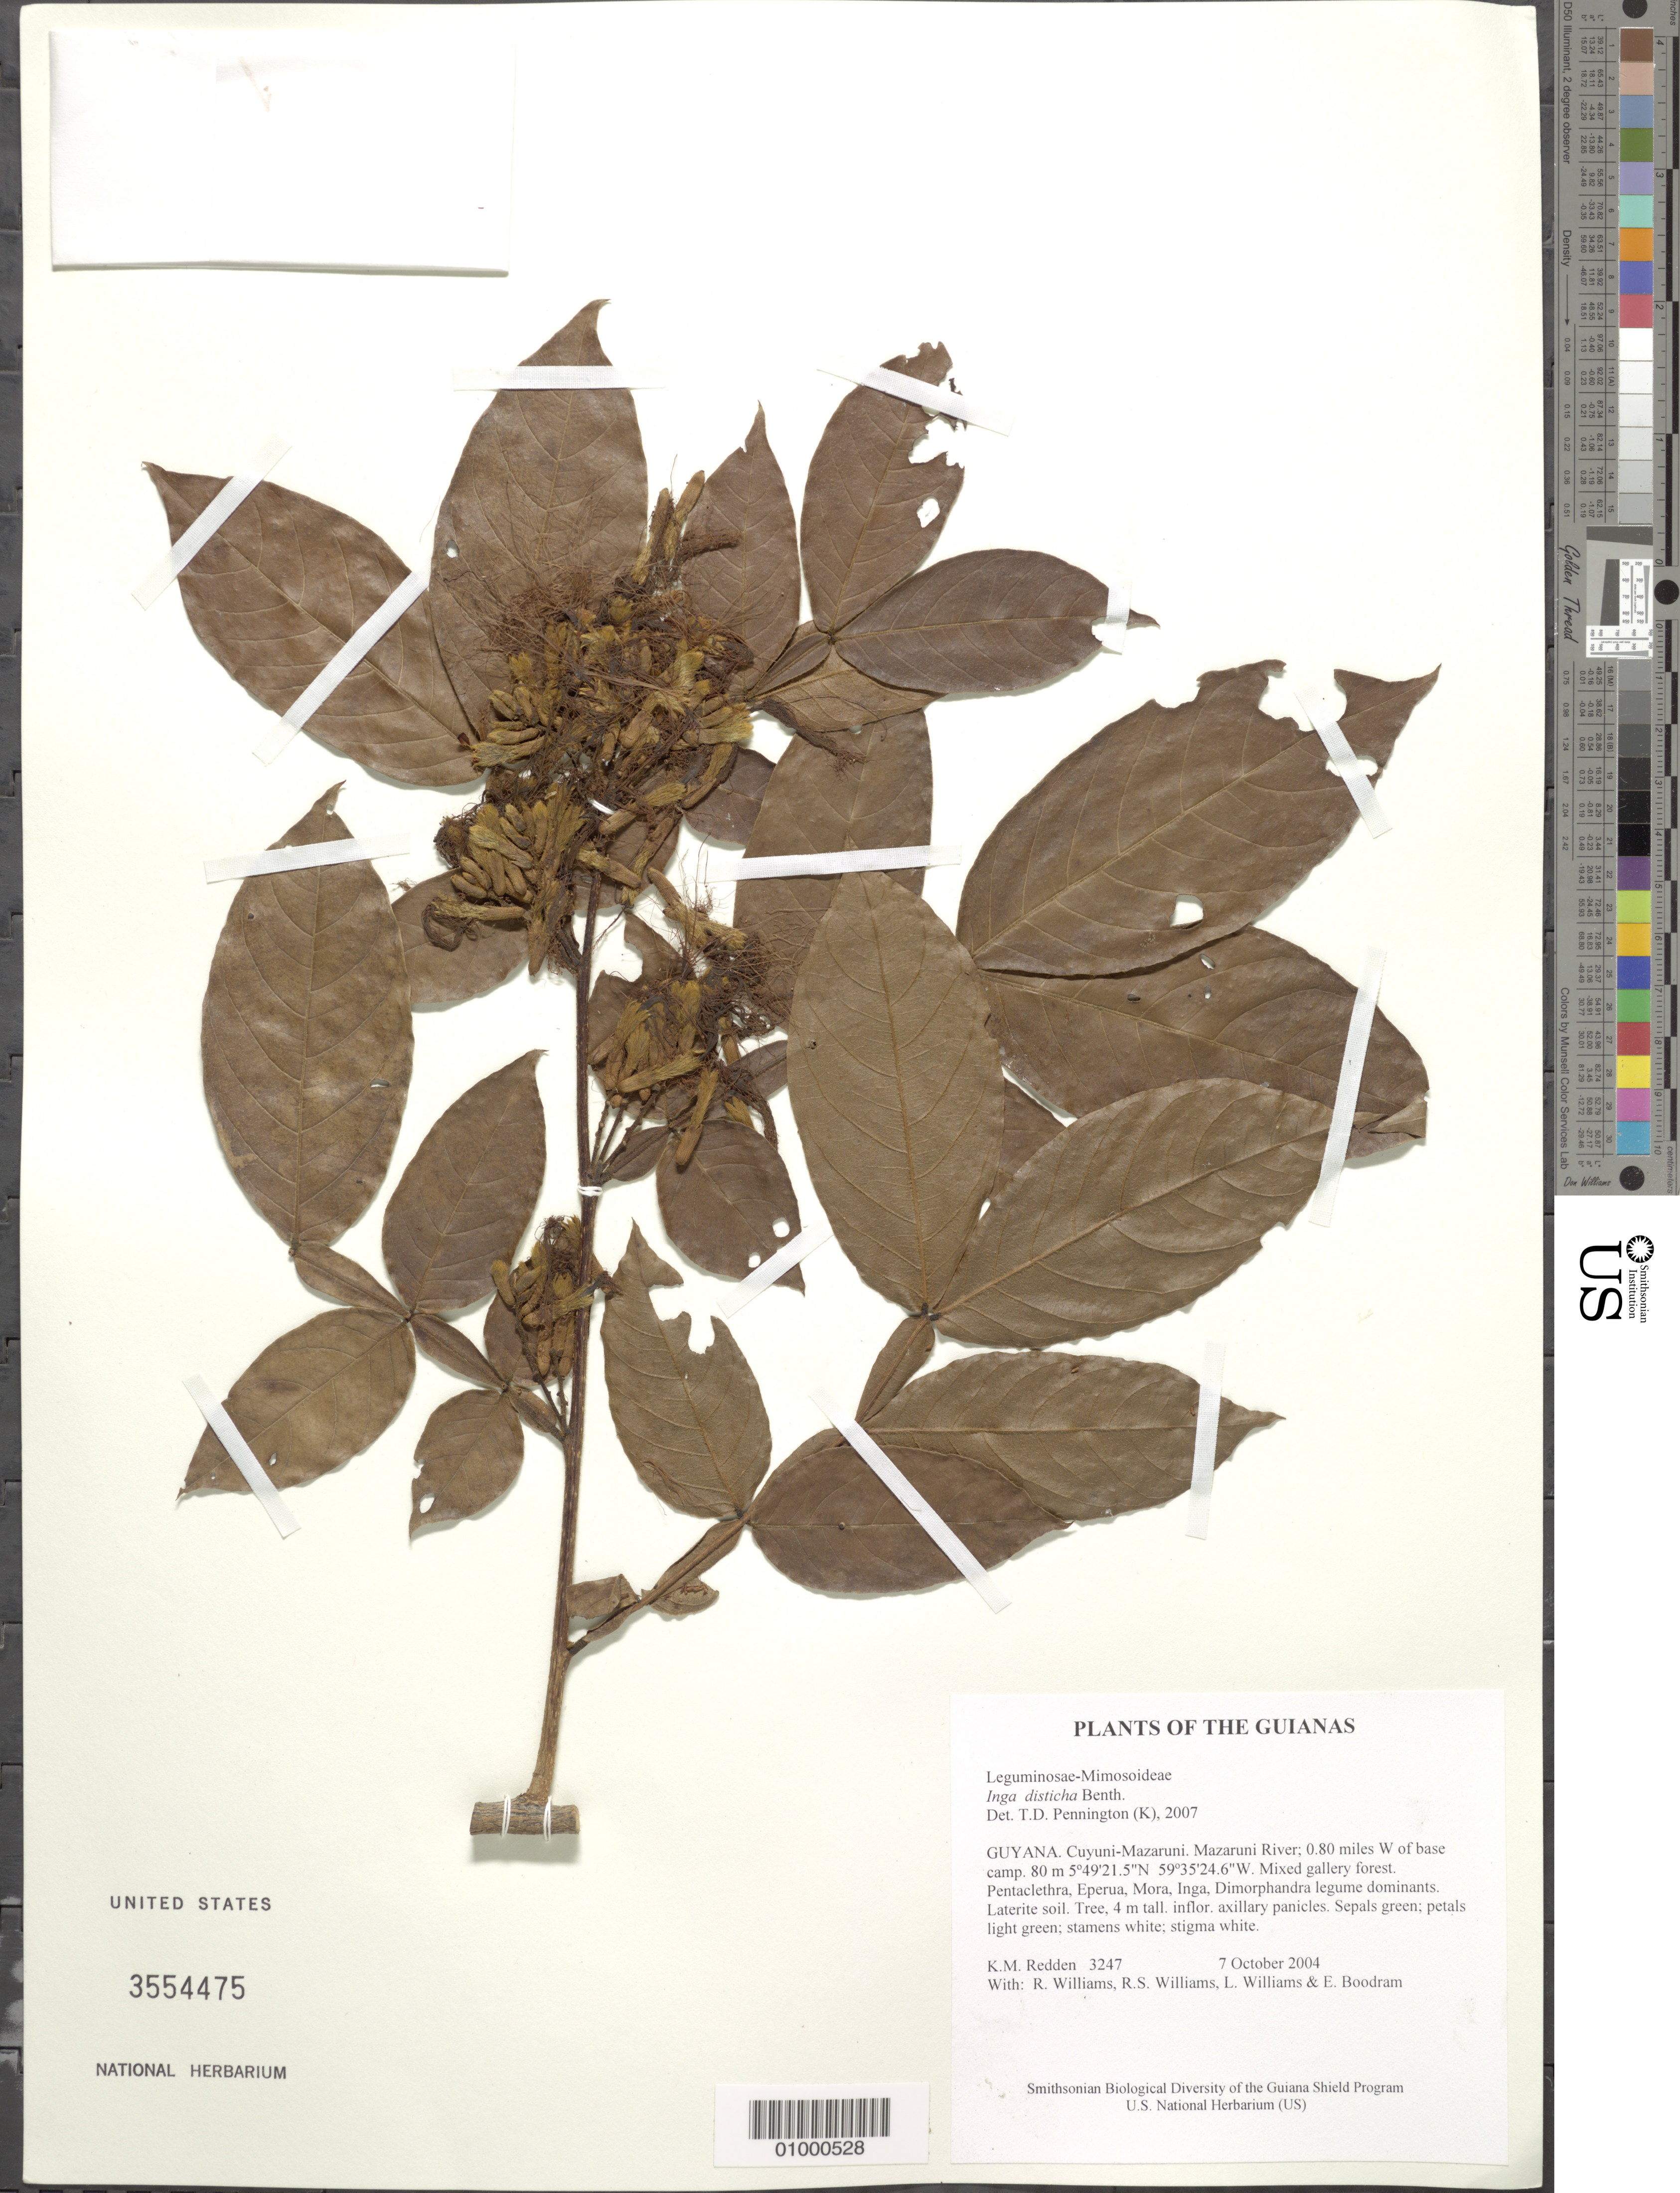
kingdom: Plantae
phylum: Tracheophyta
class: Magnoliopsida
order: Fabales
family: Fabaceae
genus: Inga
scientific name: Inga disticha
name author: Benth.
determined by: Pennington, T. D., (K)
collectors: K. M. Redden, R. Williams, R. S. Williams, L. Williams & E. Boodram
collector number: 3247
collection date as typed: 7 October 2004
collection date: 2004-10-07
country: Guyana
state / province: Cuyuni-Mazaruni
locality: Mazaruni River; 0.80 miles W of base camp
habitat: Mixed gallery forest. Pentaclethra, Eperua, Mora, Inga, Dimorphandra legume dominants. Laterite soil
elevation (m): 80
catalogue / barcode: US 3554475